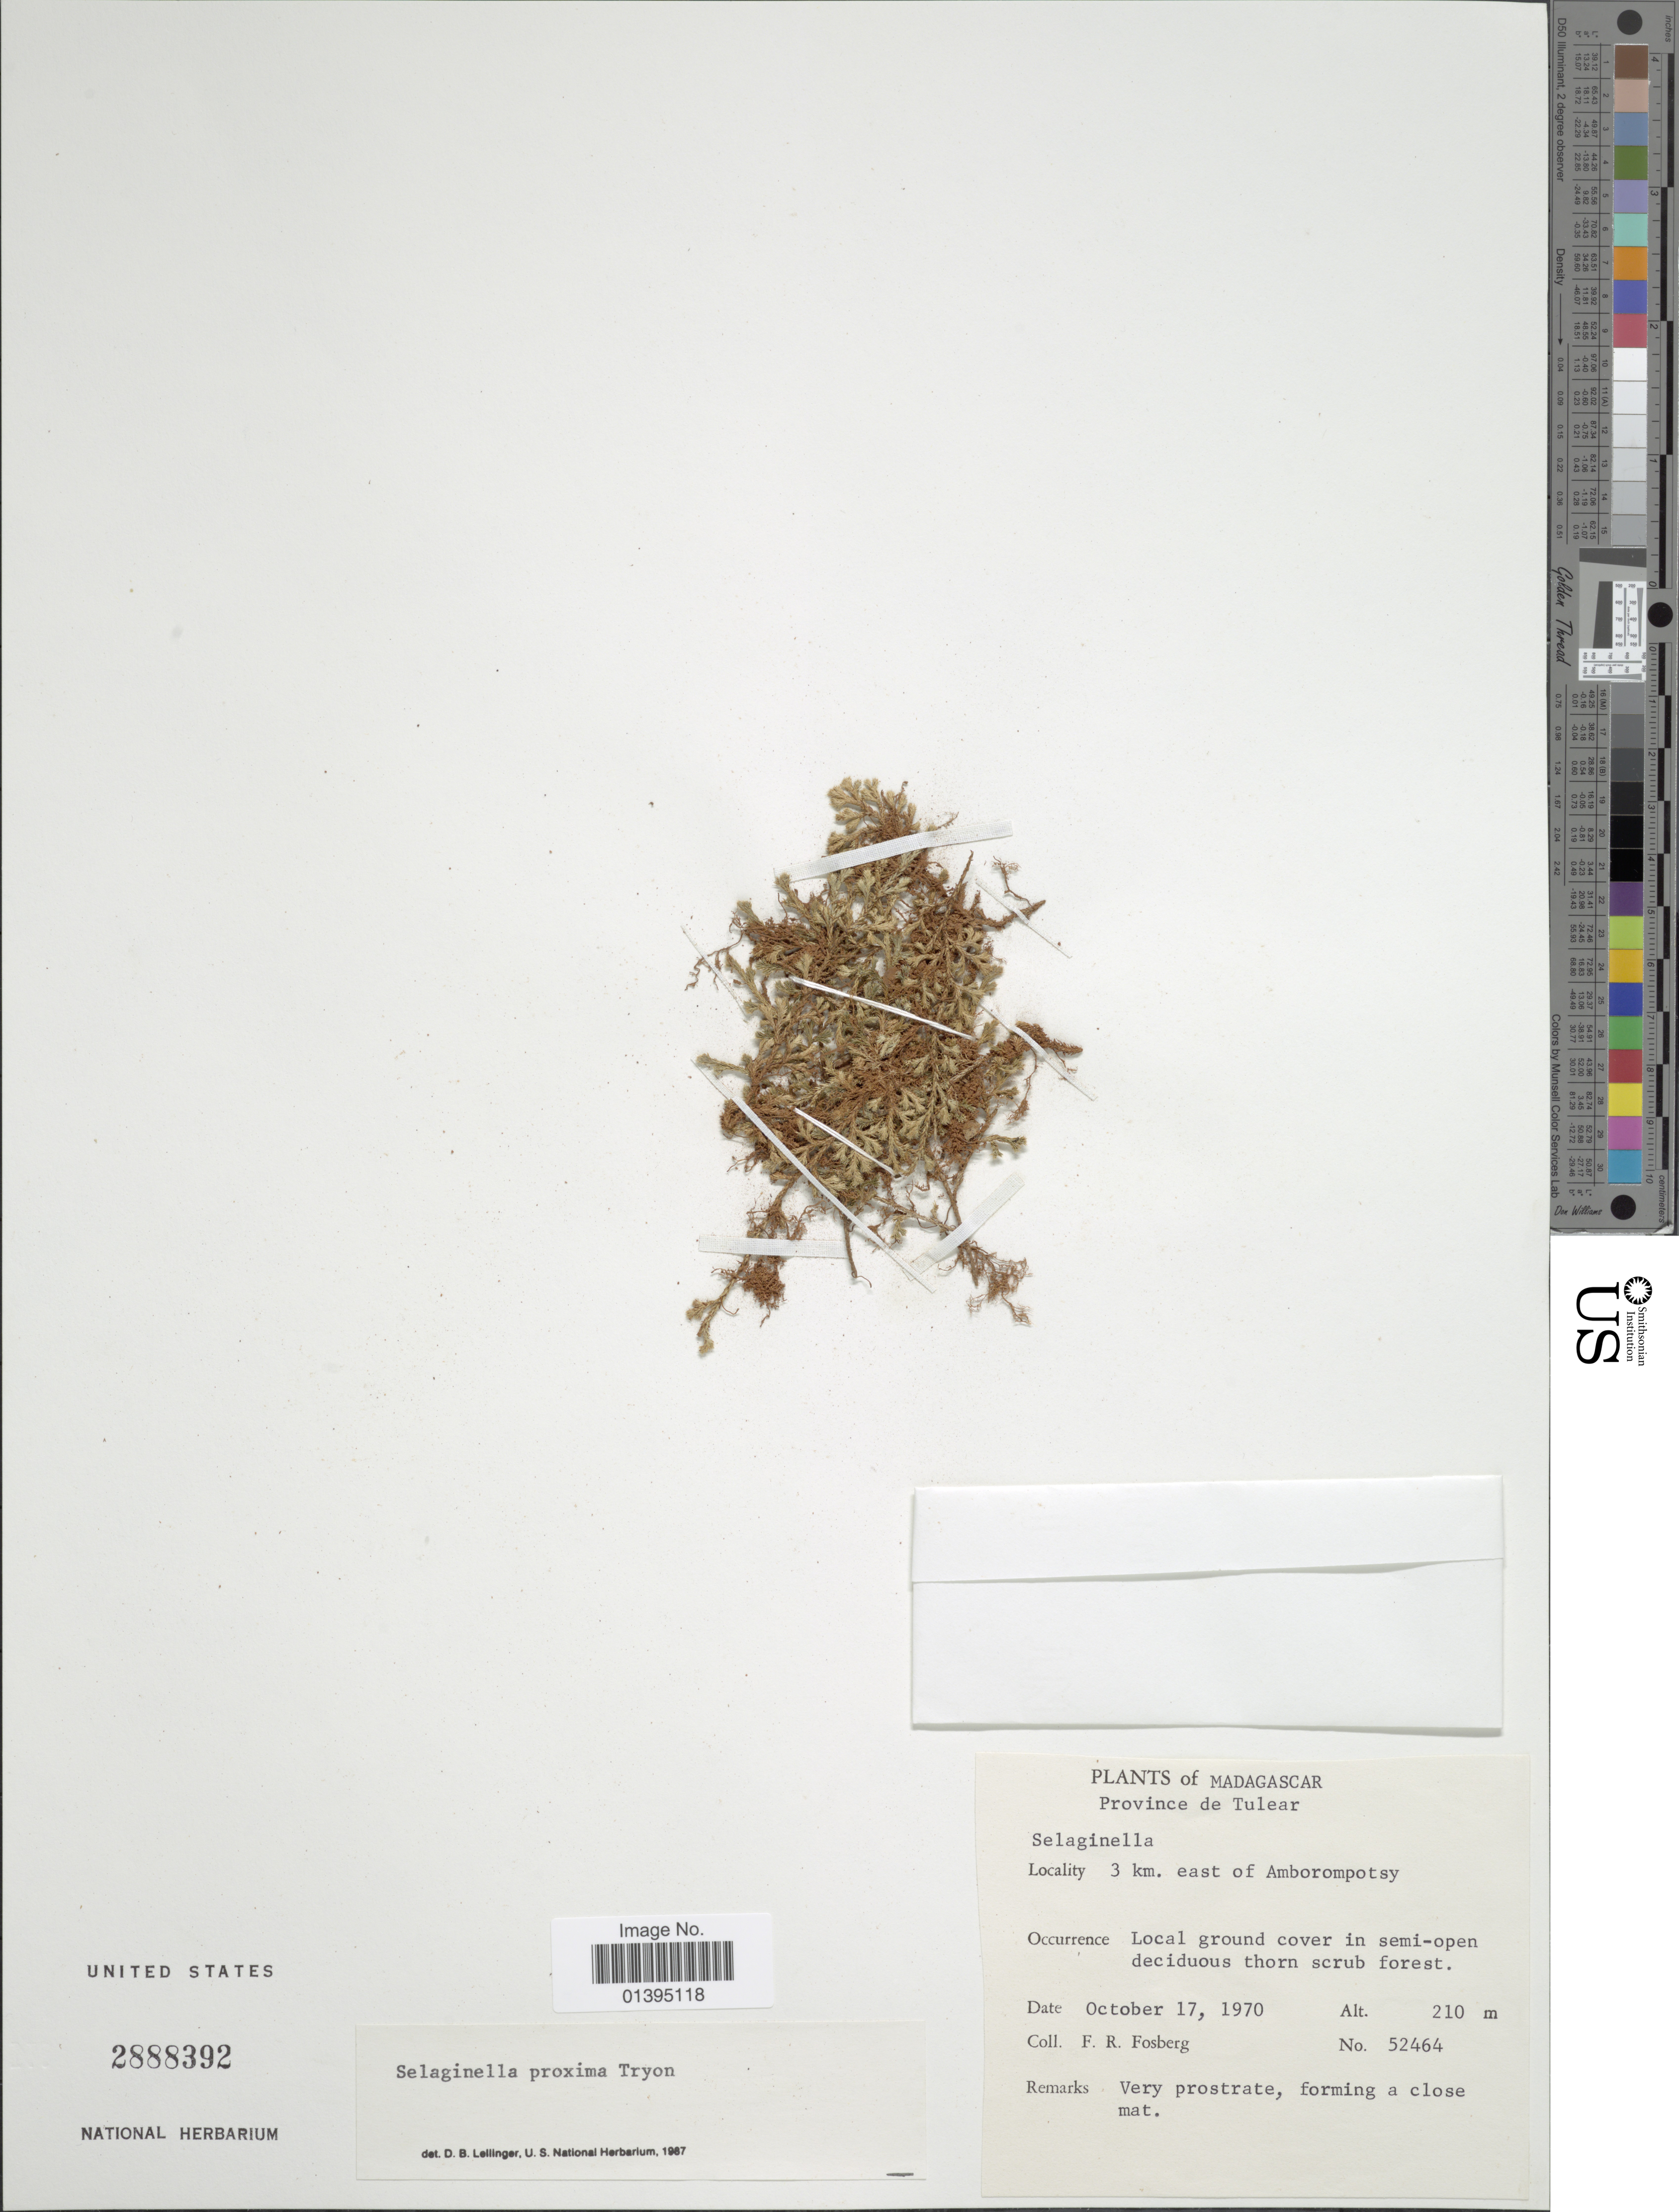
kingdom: Plantae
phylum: Tracheophyta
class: Lycopodiopsida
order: Selaginellales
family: Selaginellaceae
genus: Selaginella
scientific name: Selaginella proxima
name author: R.M. Tryon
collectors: F. R. Fosberg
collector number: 52464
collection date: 1970-10-17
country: Madagascar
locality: Province de Tulear, 3 km east of Amborompotsy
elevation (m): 210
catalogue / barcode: US 2888392